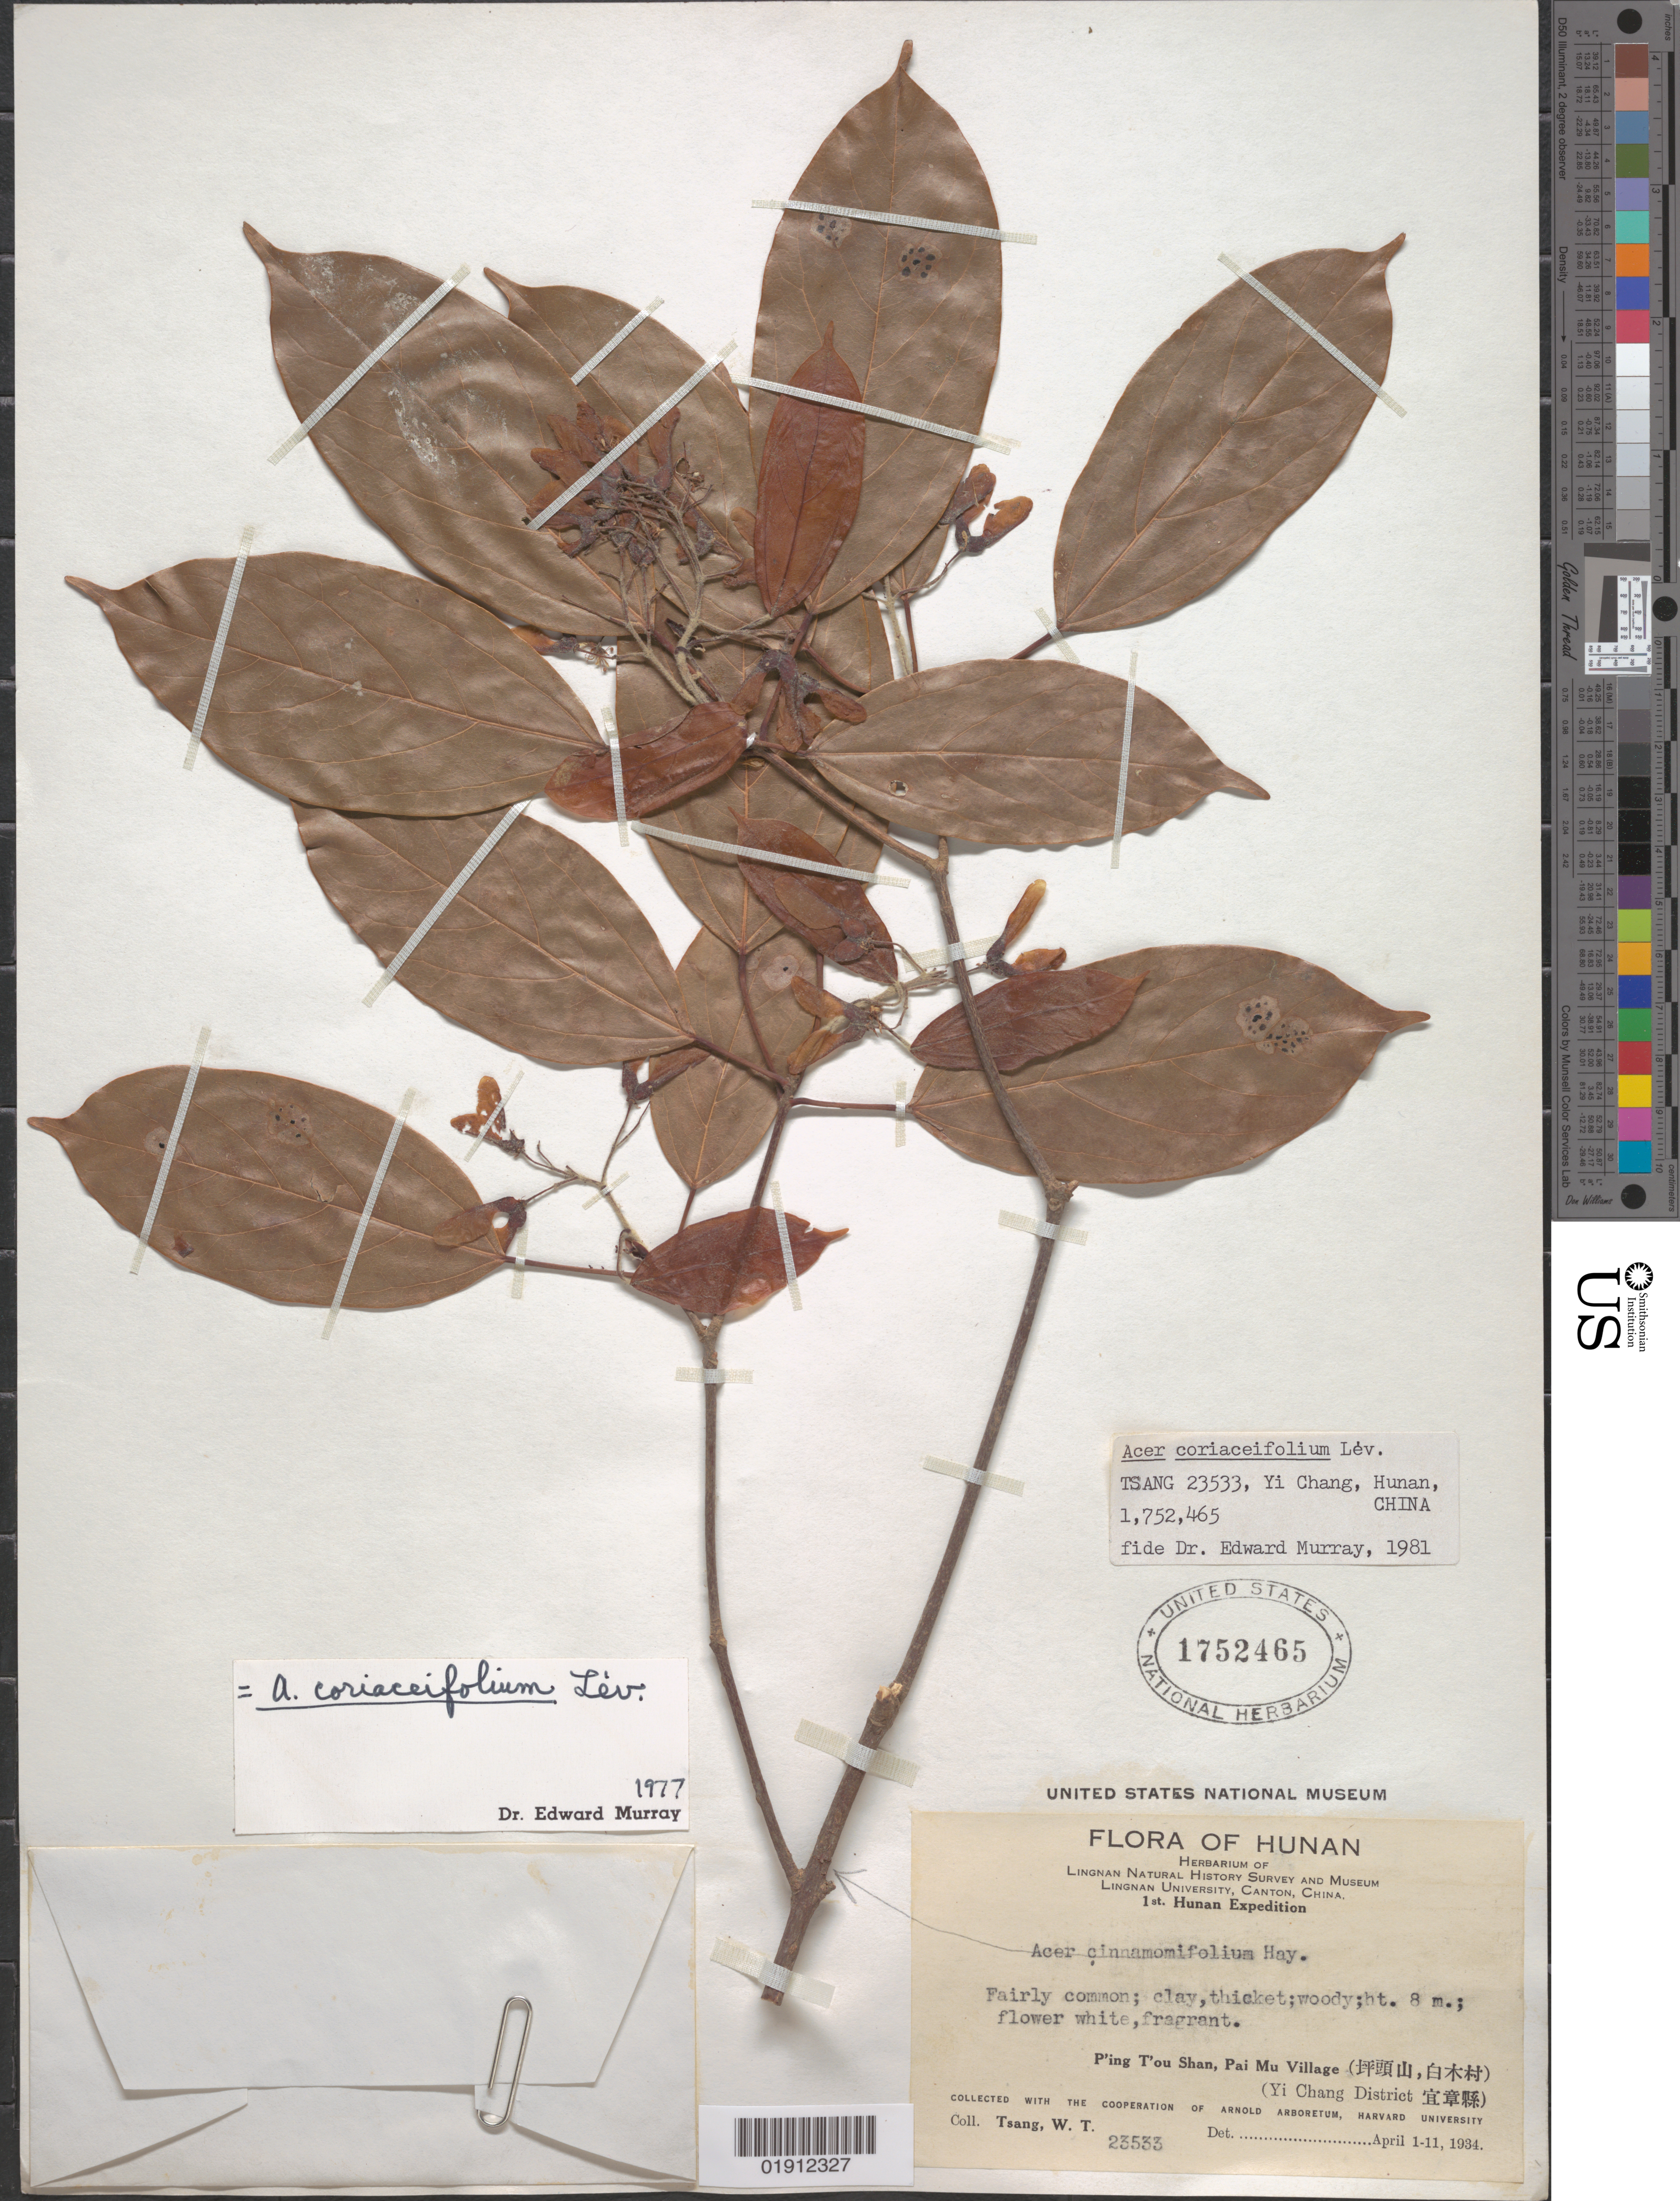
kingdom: Plantae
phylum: Tracheophyta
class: Magnoliopsida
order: Sapindales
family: Sapindaceae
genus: Acer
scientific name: Acer coriaceifolium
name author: H. Lév.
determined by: Murray, Edward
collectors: W. T. Tsang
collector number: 23533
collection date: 1934-04-01/1934-04-11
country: China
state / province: Hunan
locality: Yi Chang District, P'ing T'ou Shan, Pai Mu Village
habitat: Fairly common; clay, thicket; woody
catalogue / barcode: US 1752465